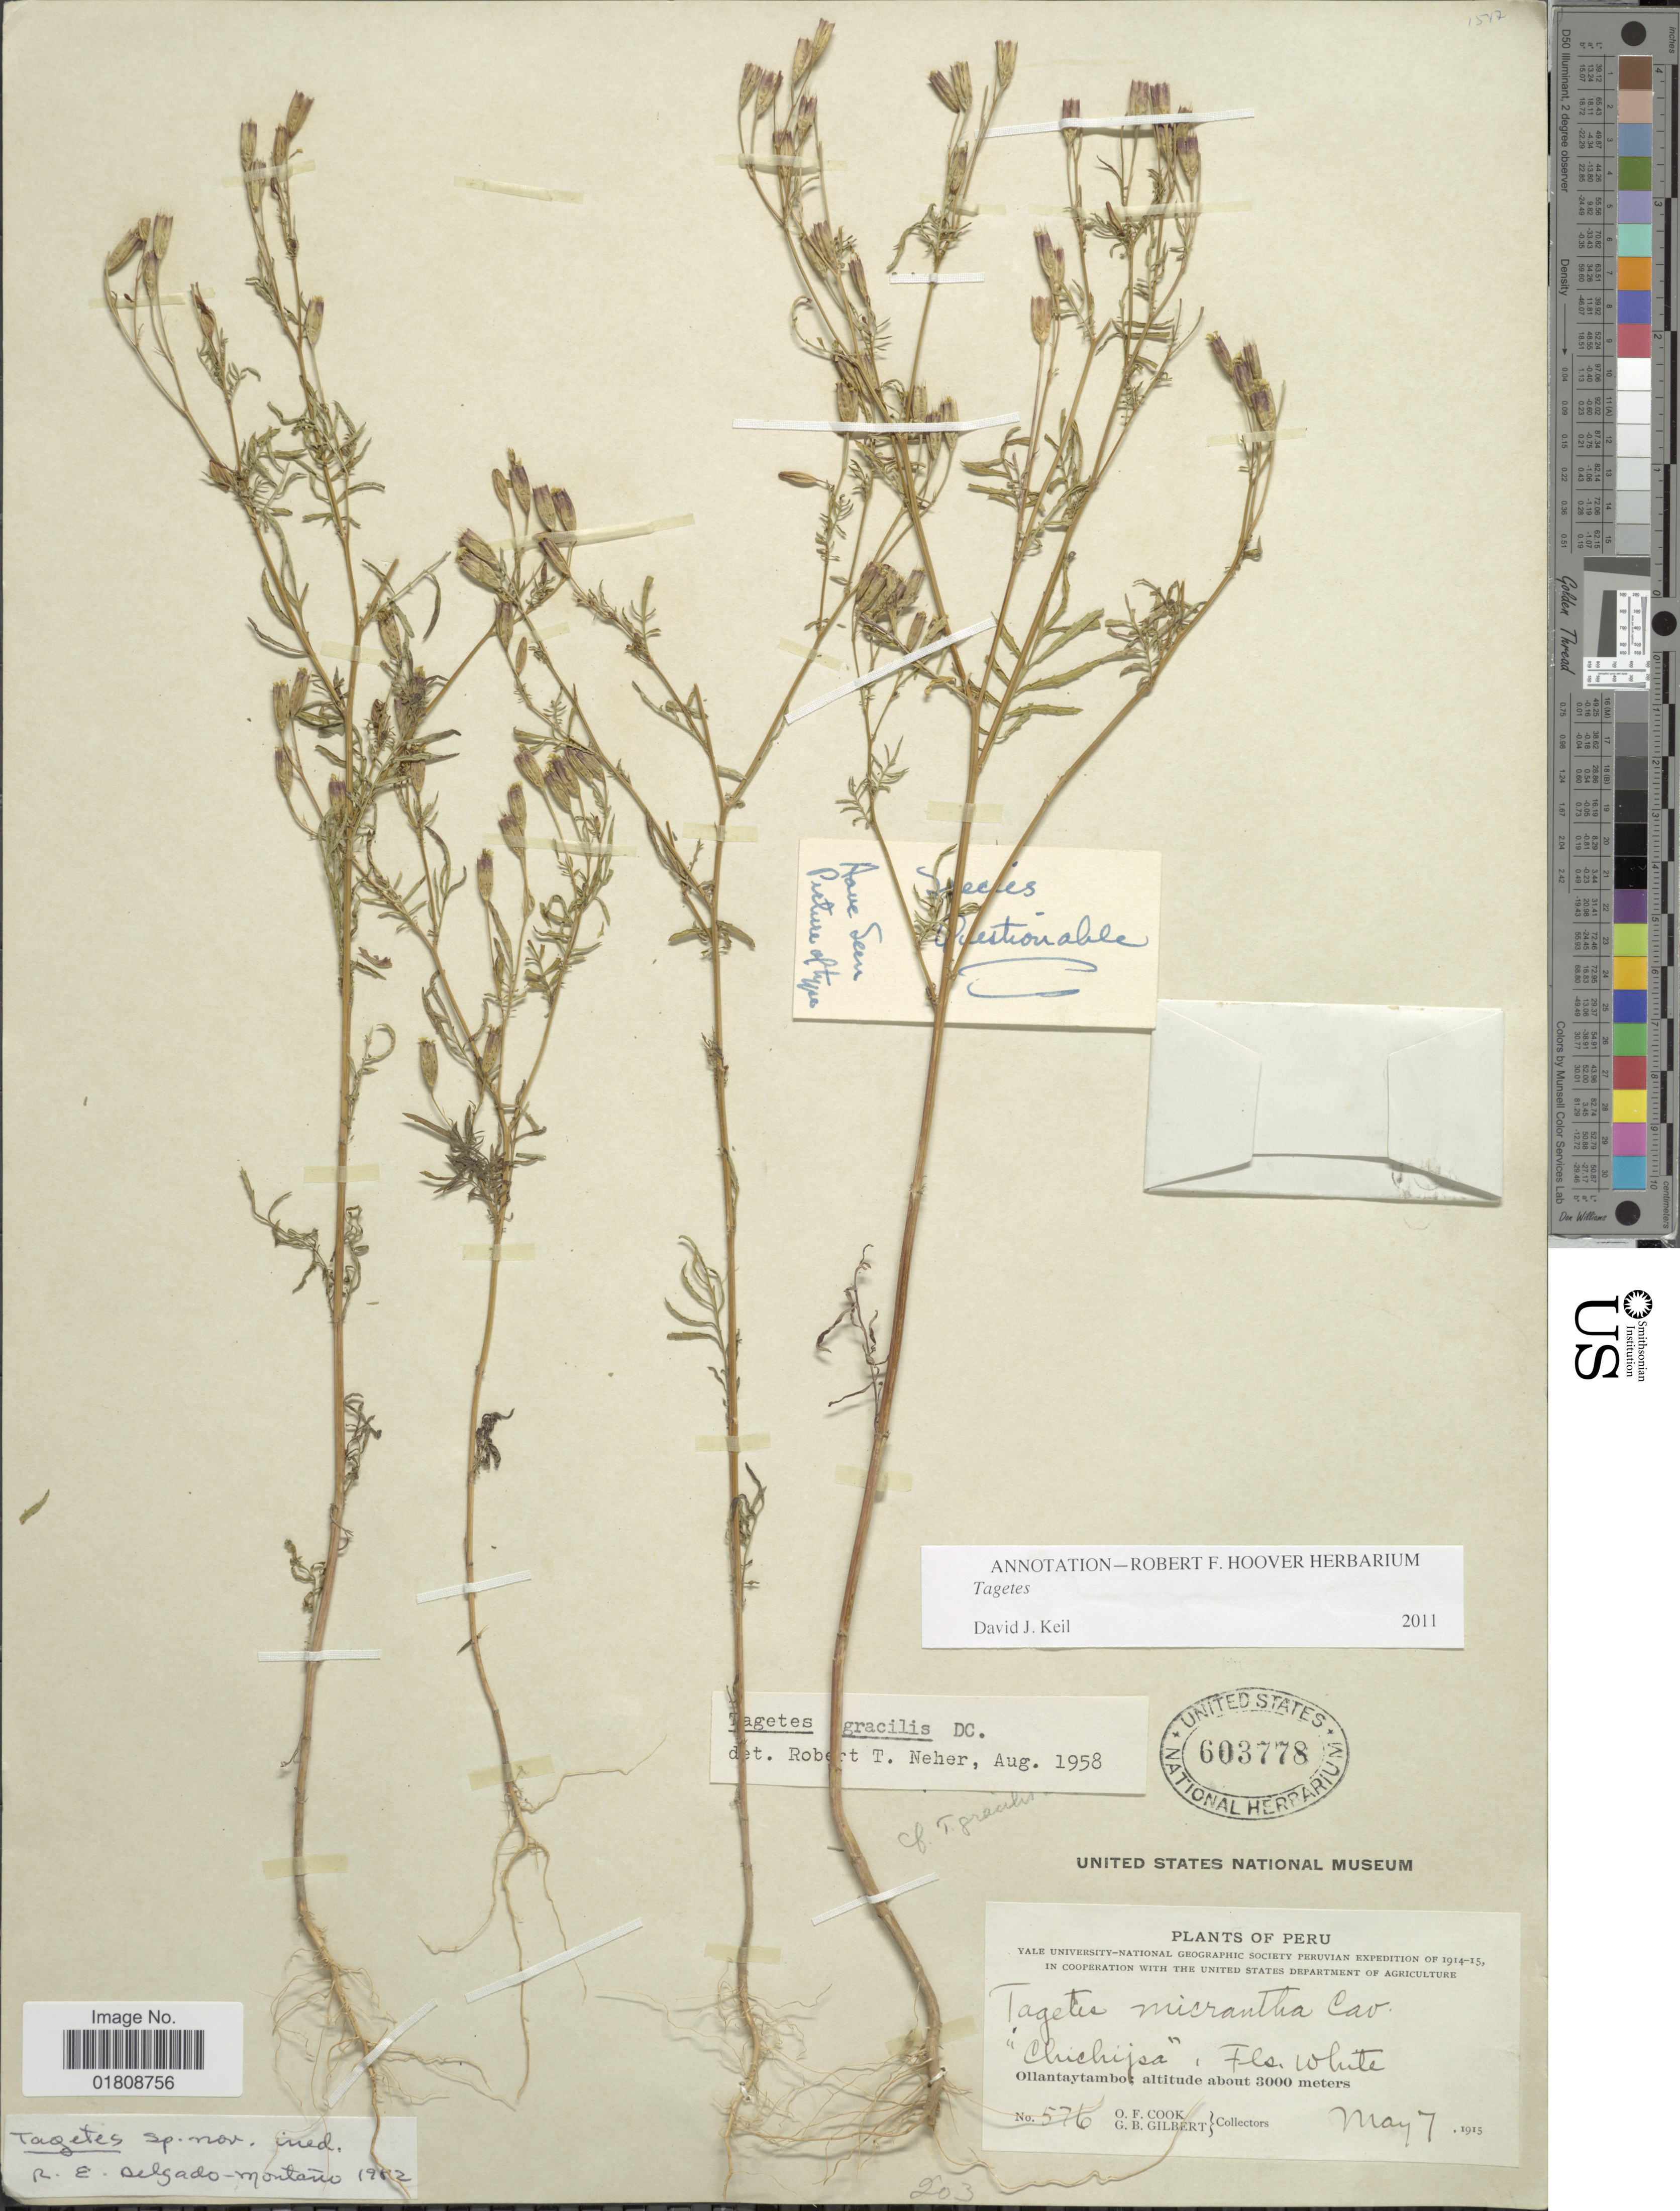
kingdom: Plantae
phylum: Tracheophyta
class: Magnoliopsida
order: Asterales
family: Asteraceae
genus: Tagetes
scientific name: Tagetes gracilis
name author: DC.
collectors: O. F. Cook & G. B. Gilbert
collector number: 576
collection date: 1915-05-07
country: Peru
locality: Ollantaytambo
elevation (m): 3000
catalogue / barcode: US 603778